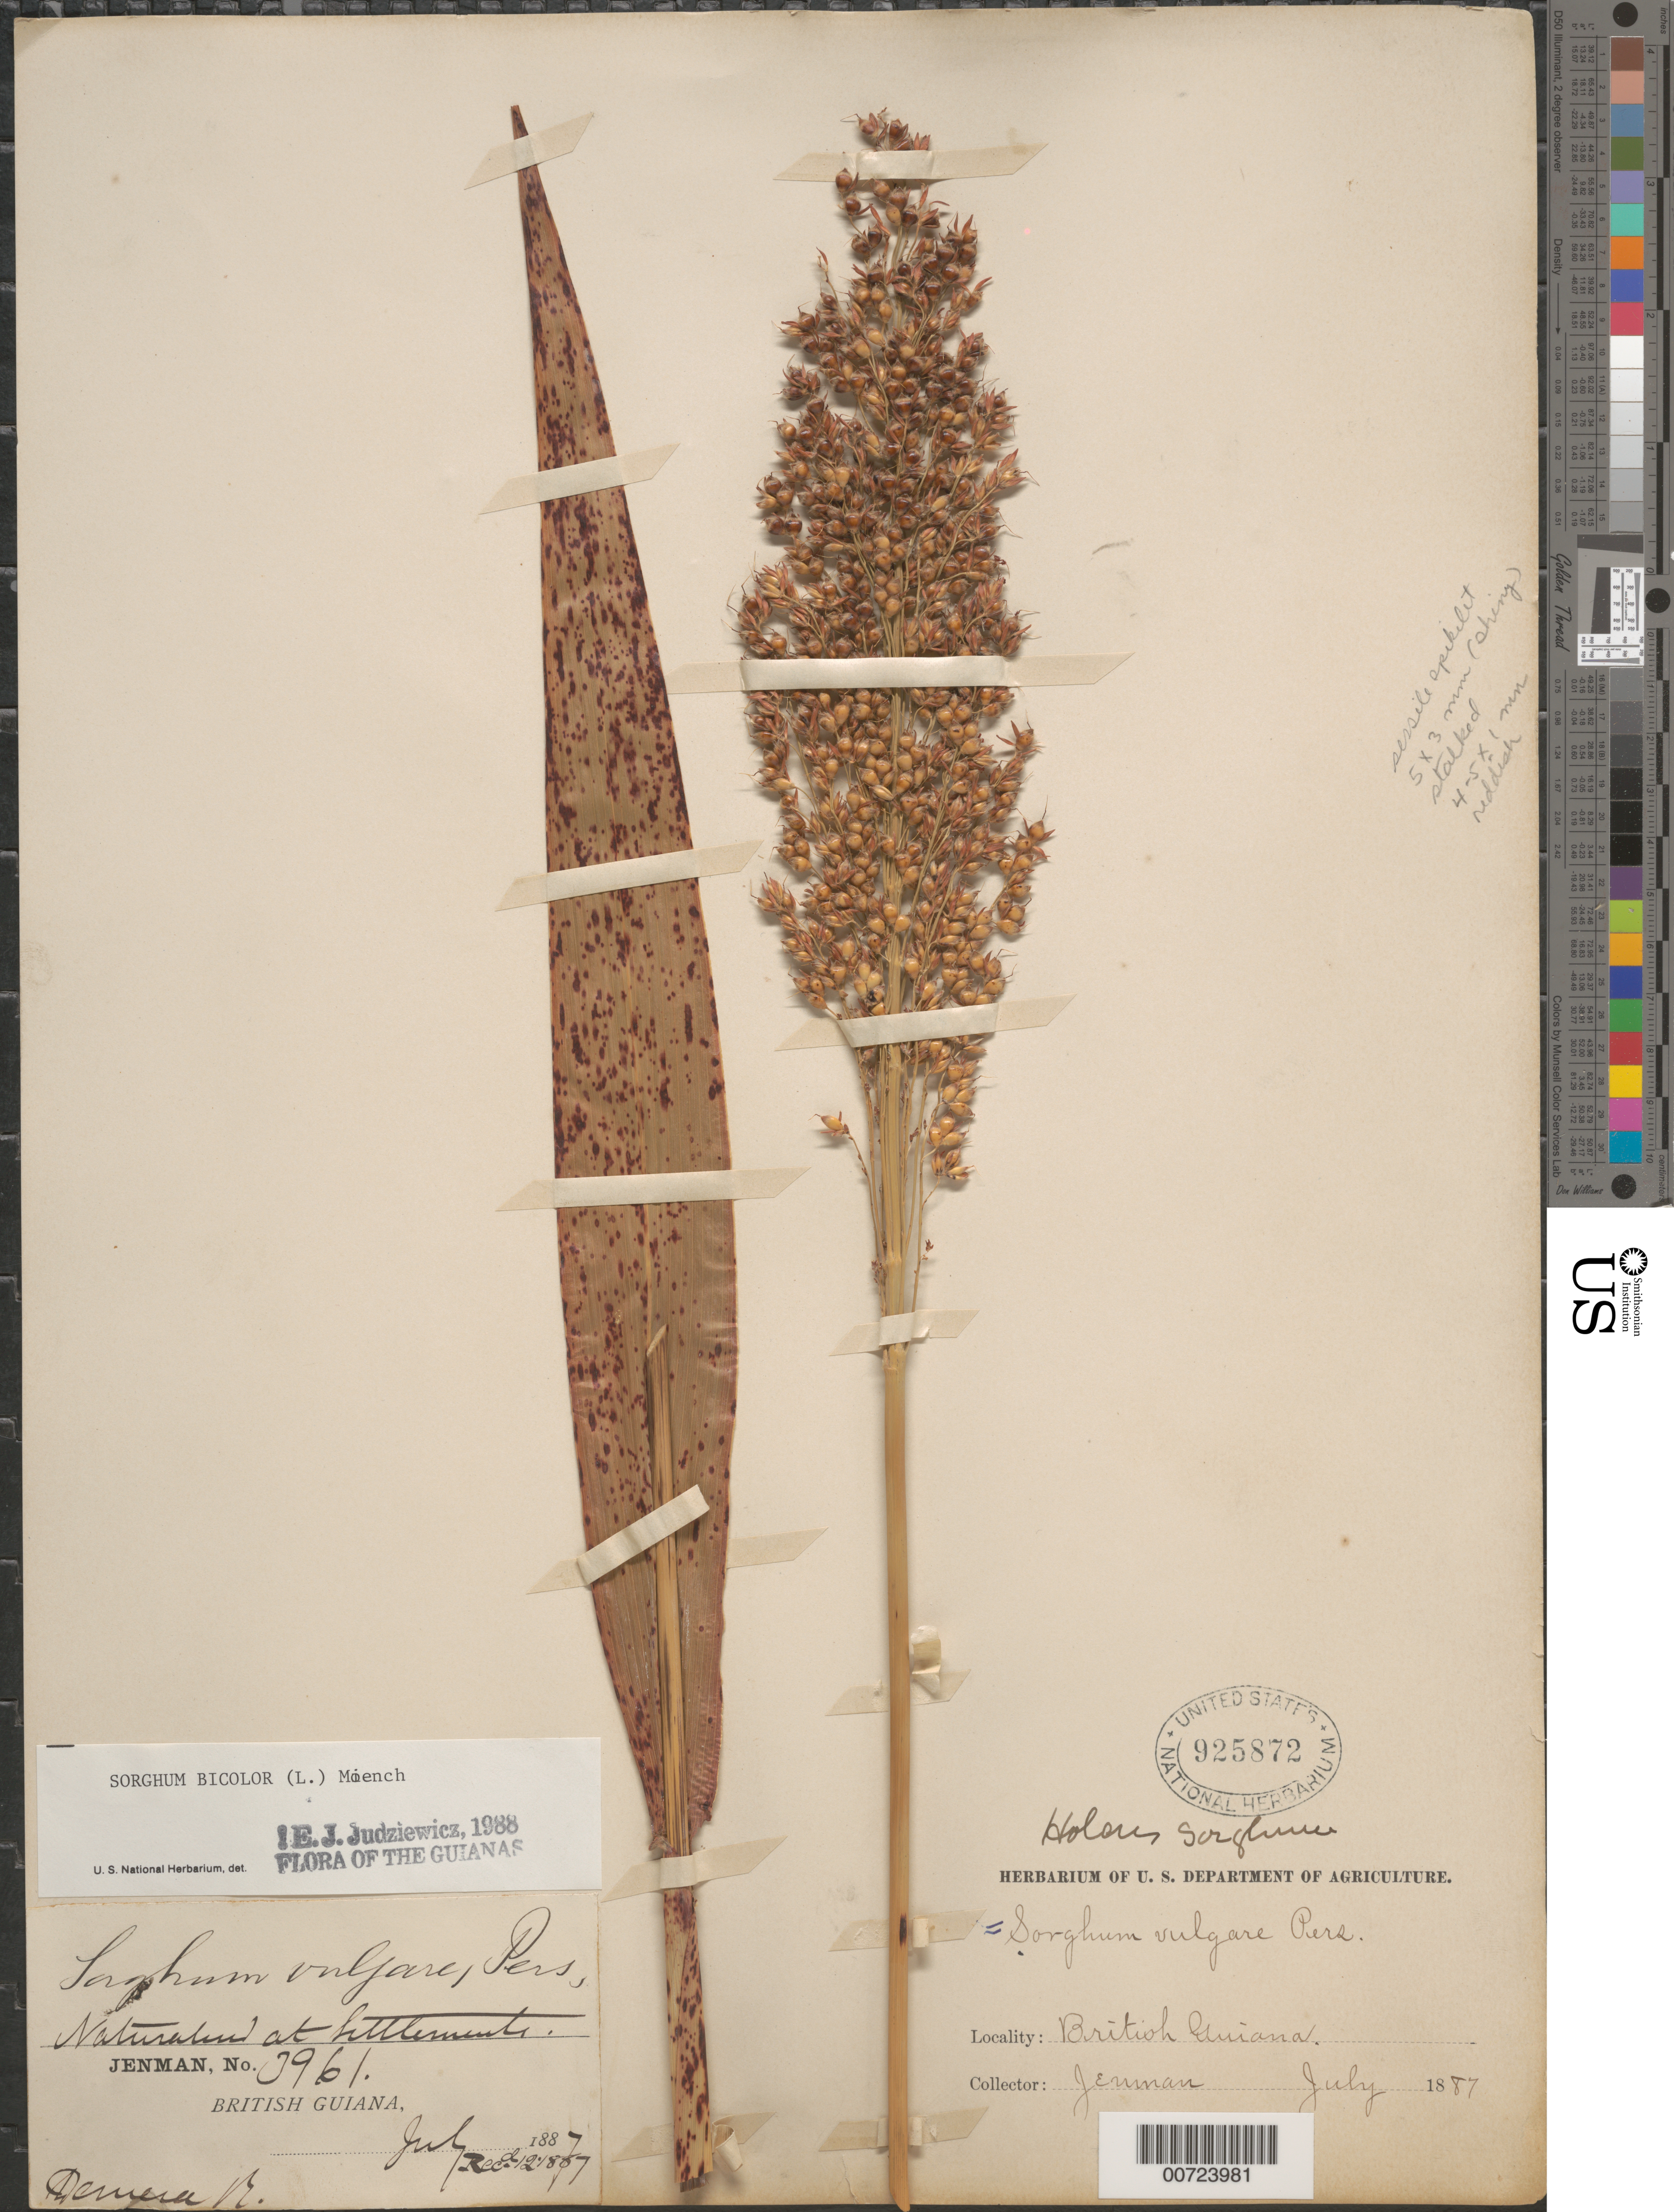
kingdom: Plantae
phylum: Tracheophyta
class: Liliopsida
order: Poales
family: Poaceae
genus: Sorghum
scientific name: Sorghum bicolor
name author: (L.) Moench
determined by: Judziewicz, E. J.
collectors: G. S. Jenman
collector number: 3961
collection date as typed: July 1887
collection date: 1887-07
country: Guyana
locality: Demerara, neutralized at Settlement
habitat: River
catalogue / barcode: US 925872